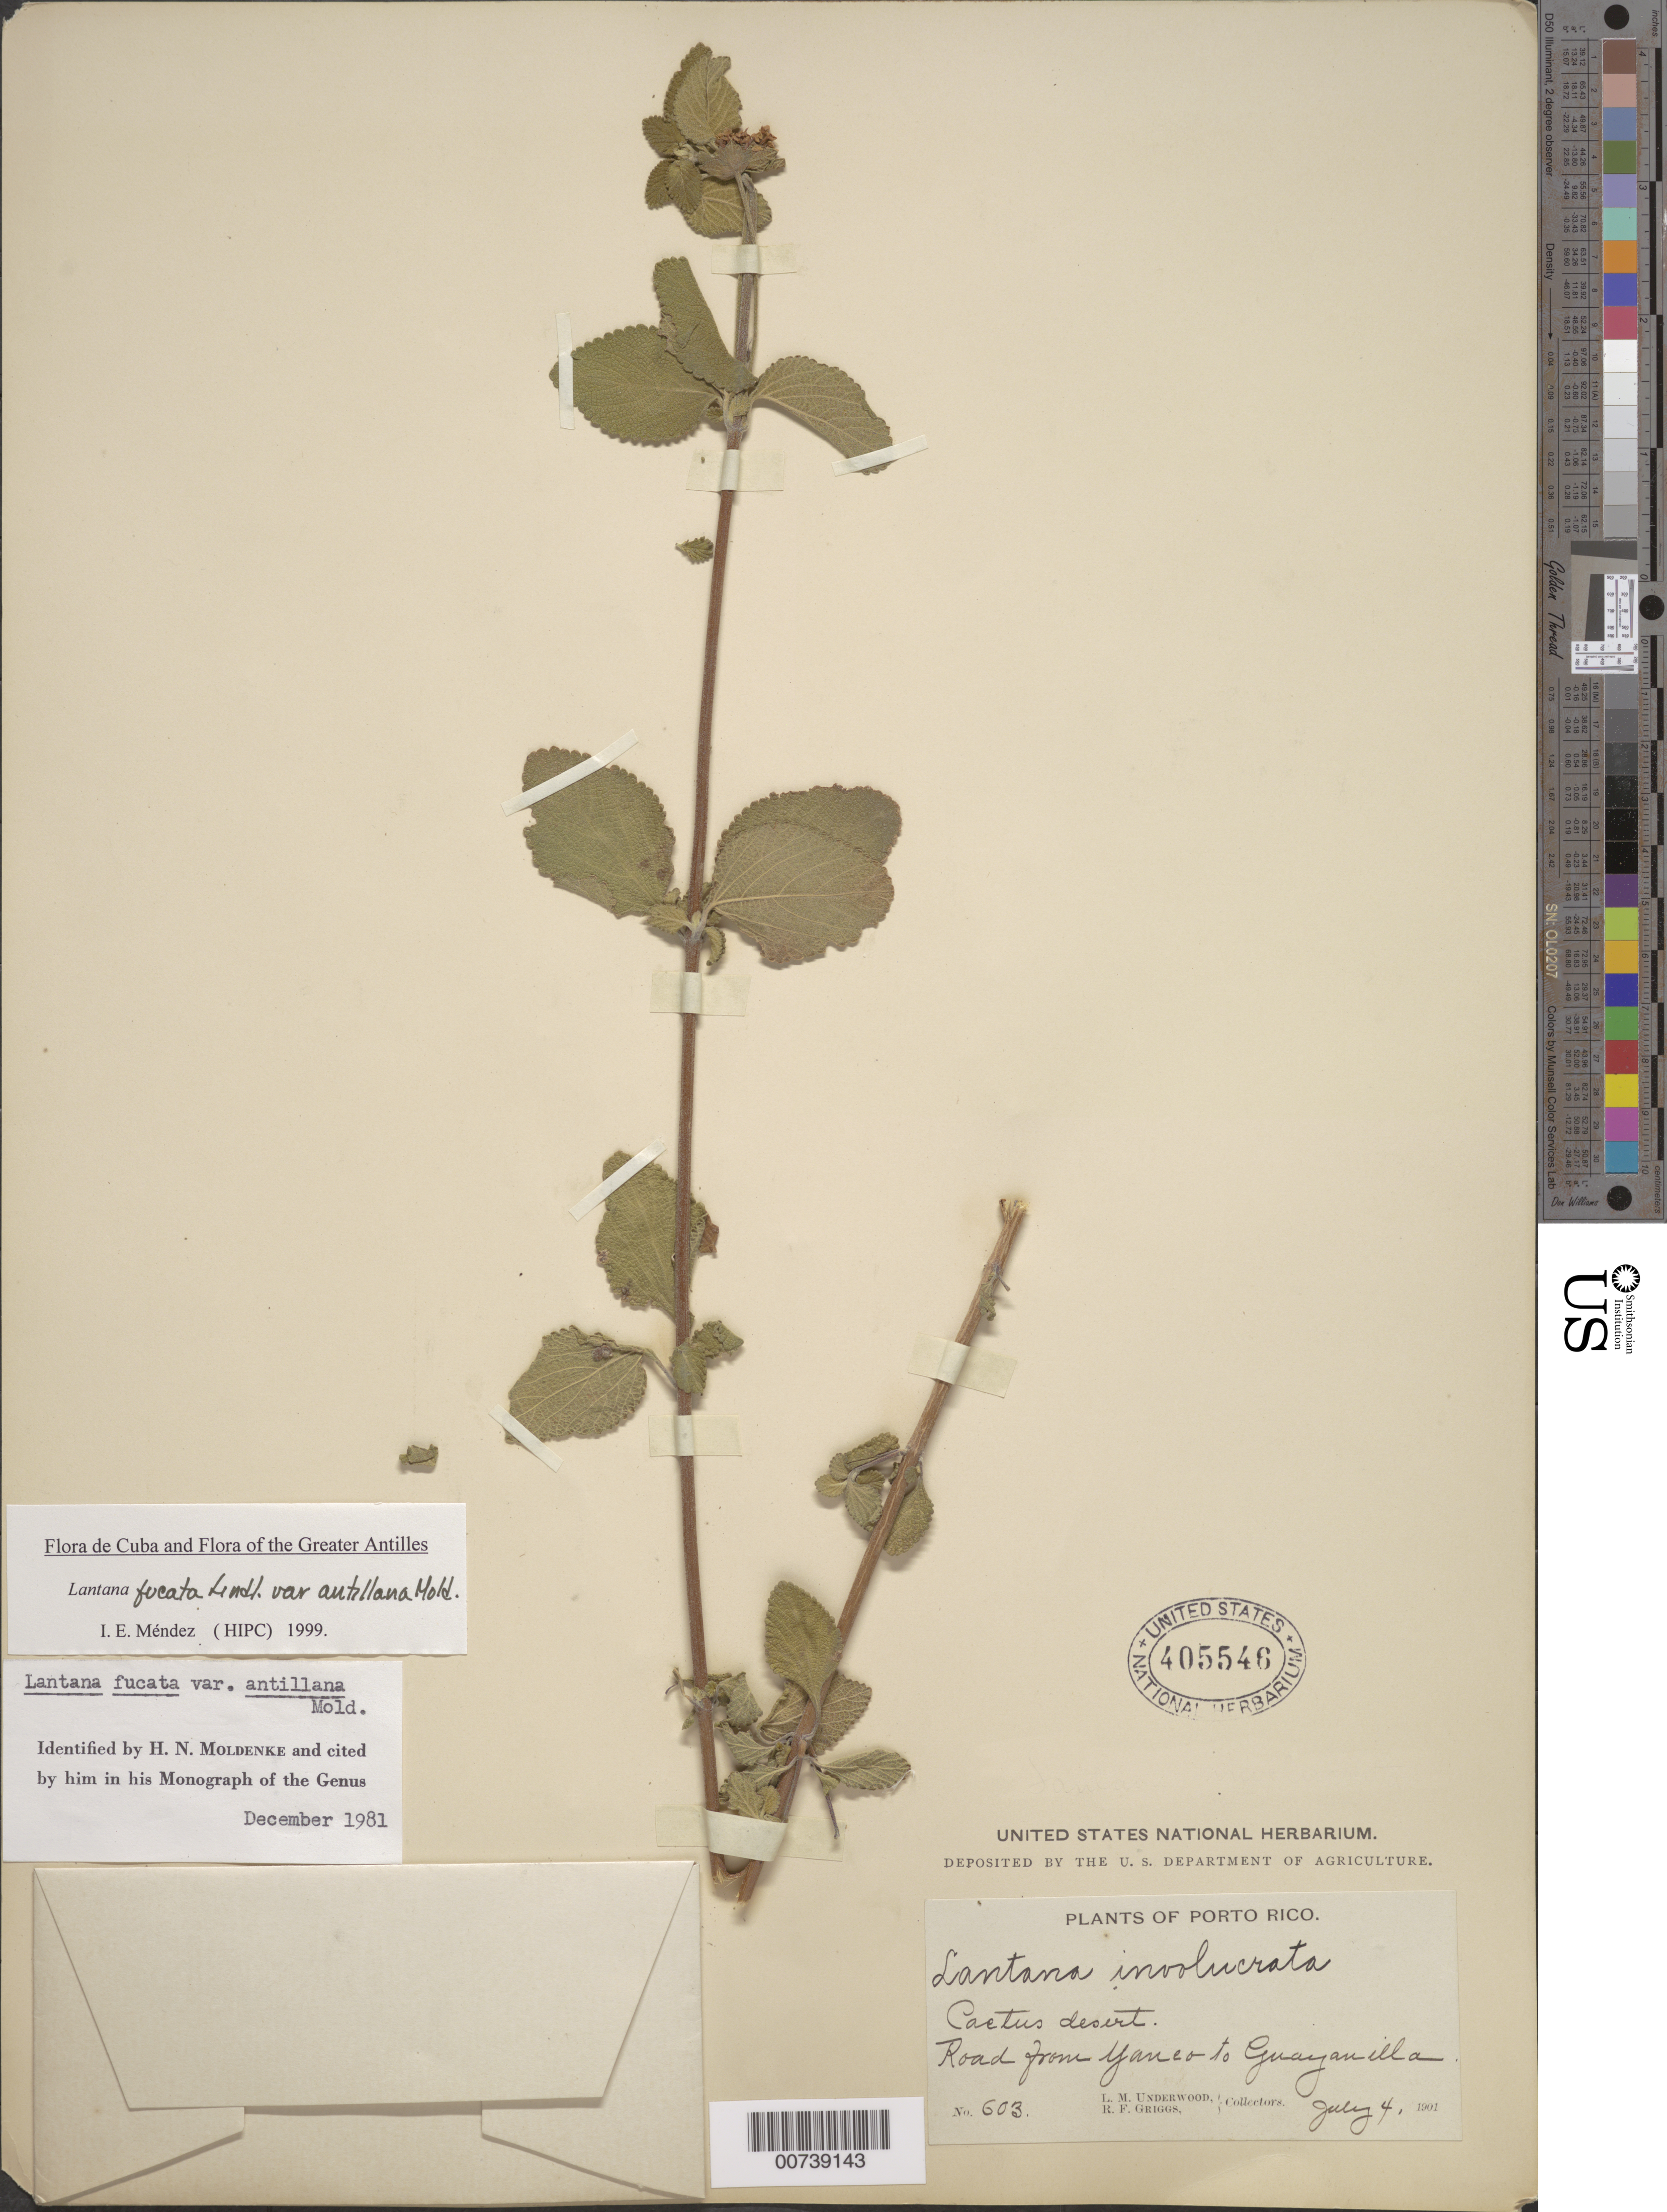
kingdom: Plantae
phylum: Tracheophyta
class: Magnoliopsida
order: Lamiales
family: Verbenaceae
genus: Lantana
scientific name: Lantana fucata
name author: Lindl.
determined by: Méndez, Isidro E., (HIPC)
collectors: L. M. Underwood & R. F. Griggs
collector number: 603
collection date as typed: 04 Jul 1901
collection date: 1901-07-04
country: Puerto Rico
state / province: Yauco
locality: Road from Yauco to Guayanilla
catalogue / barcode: US 405548